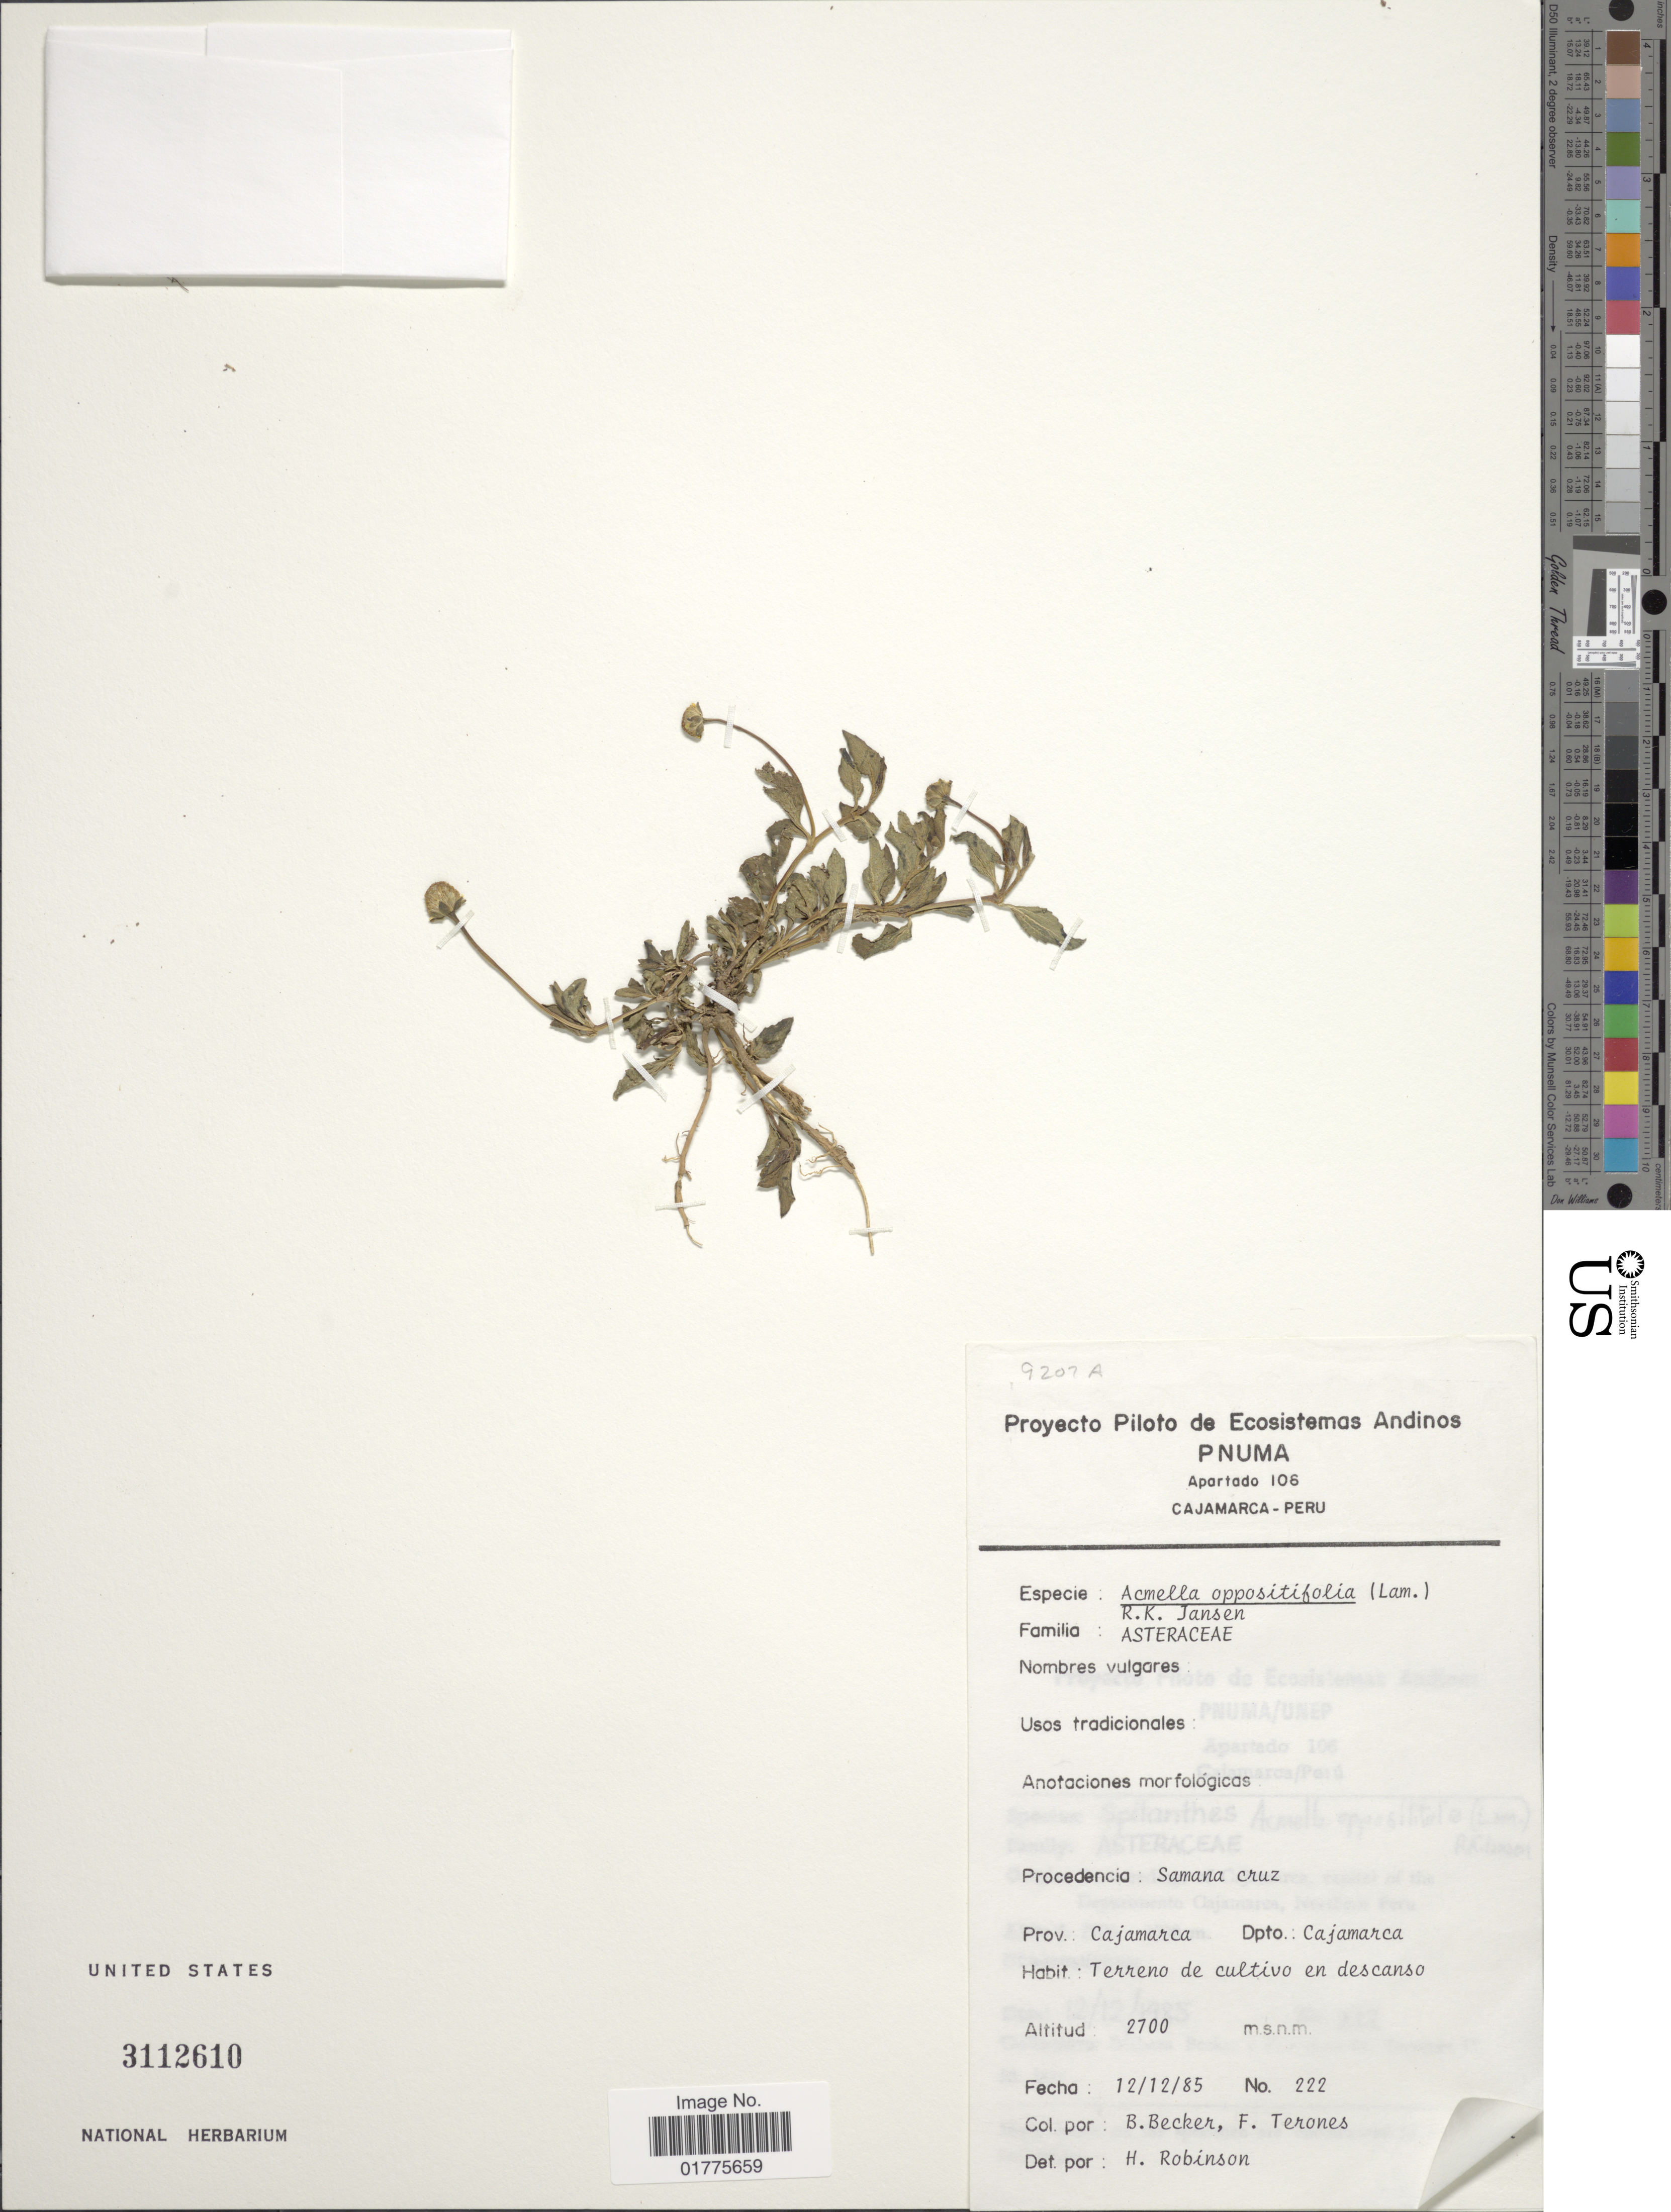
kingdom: Plantae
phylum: Tracheophyta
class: Magnoliopsida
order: Asterales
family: Asteraceae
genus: Acmella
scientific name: Acmella repens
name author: (Walter) Rich.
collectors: B. Becker & F. Terones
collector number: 222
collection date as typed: Transcribed d/m/y: 12/12/85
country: Peru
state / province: Cajamarca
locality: Procedencia: Samana Cruz, dpto.: Cajamarca, terreno de cultivo en descano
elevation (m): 2700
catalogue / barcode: US 3112610